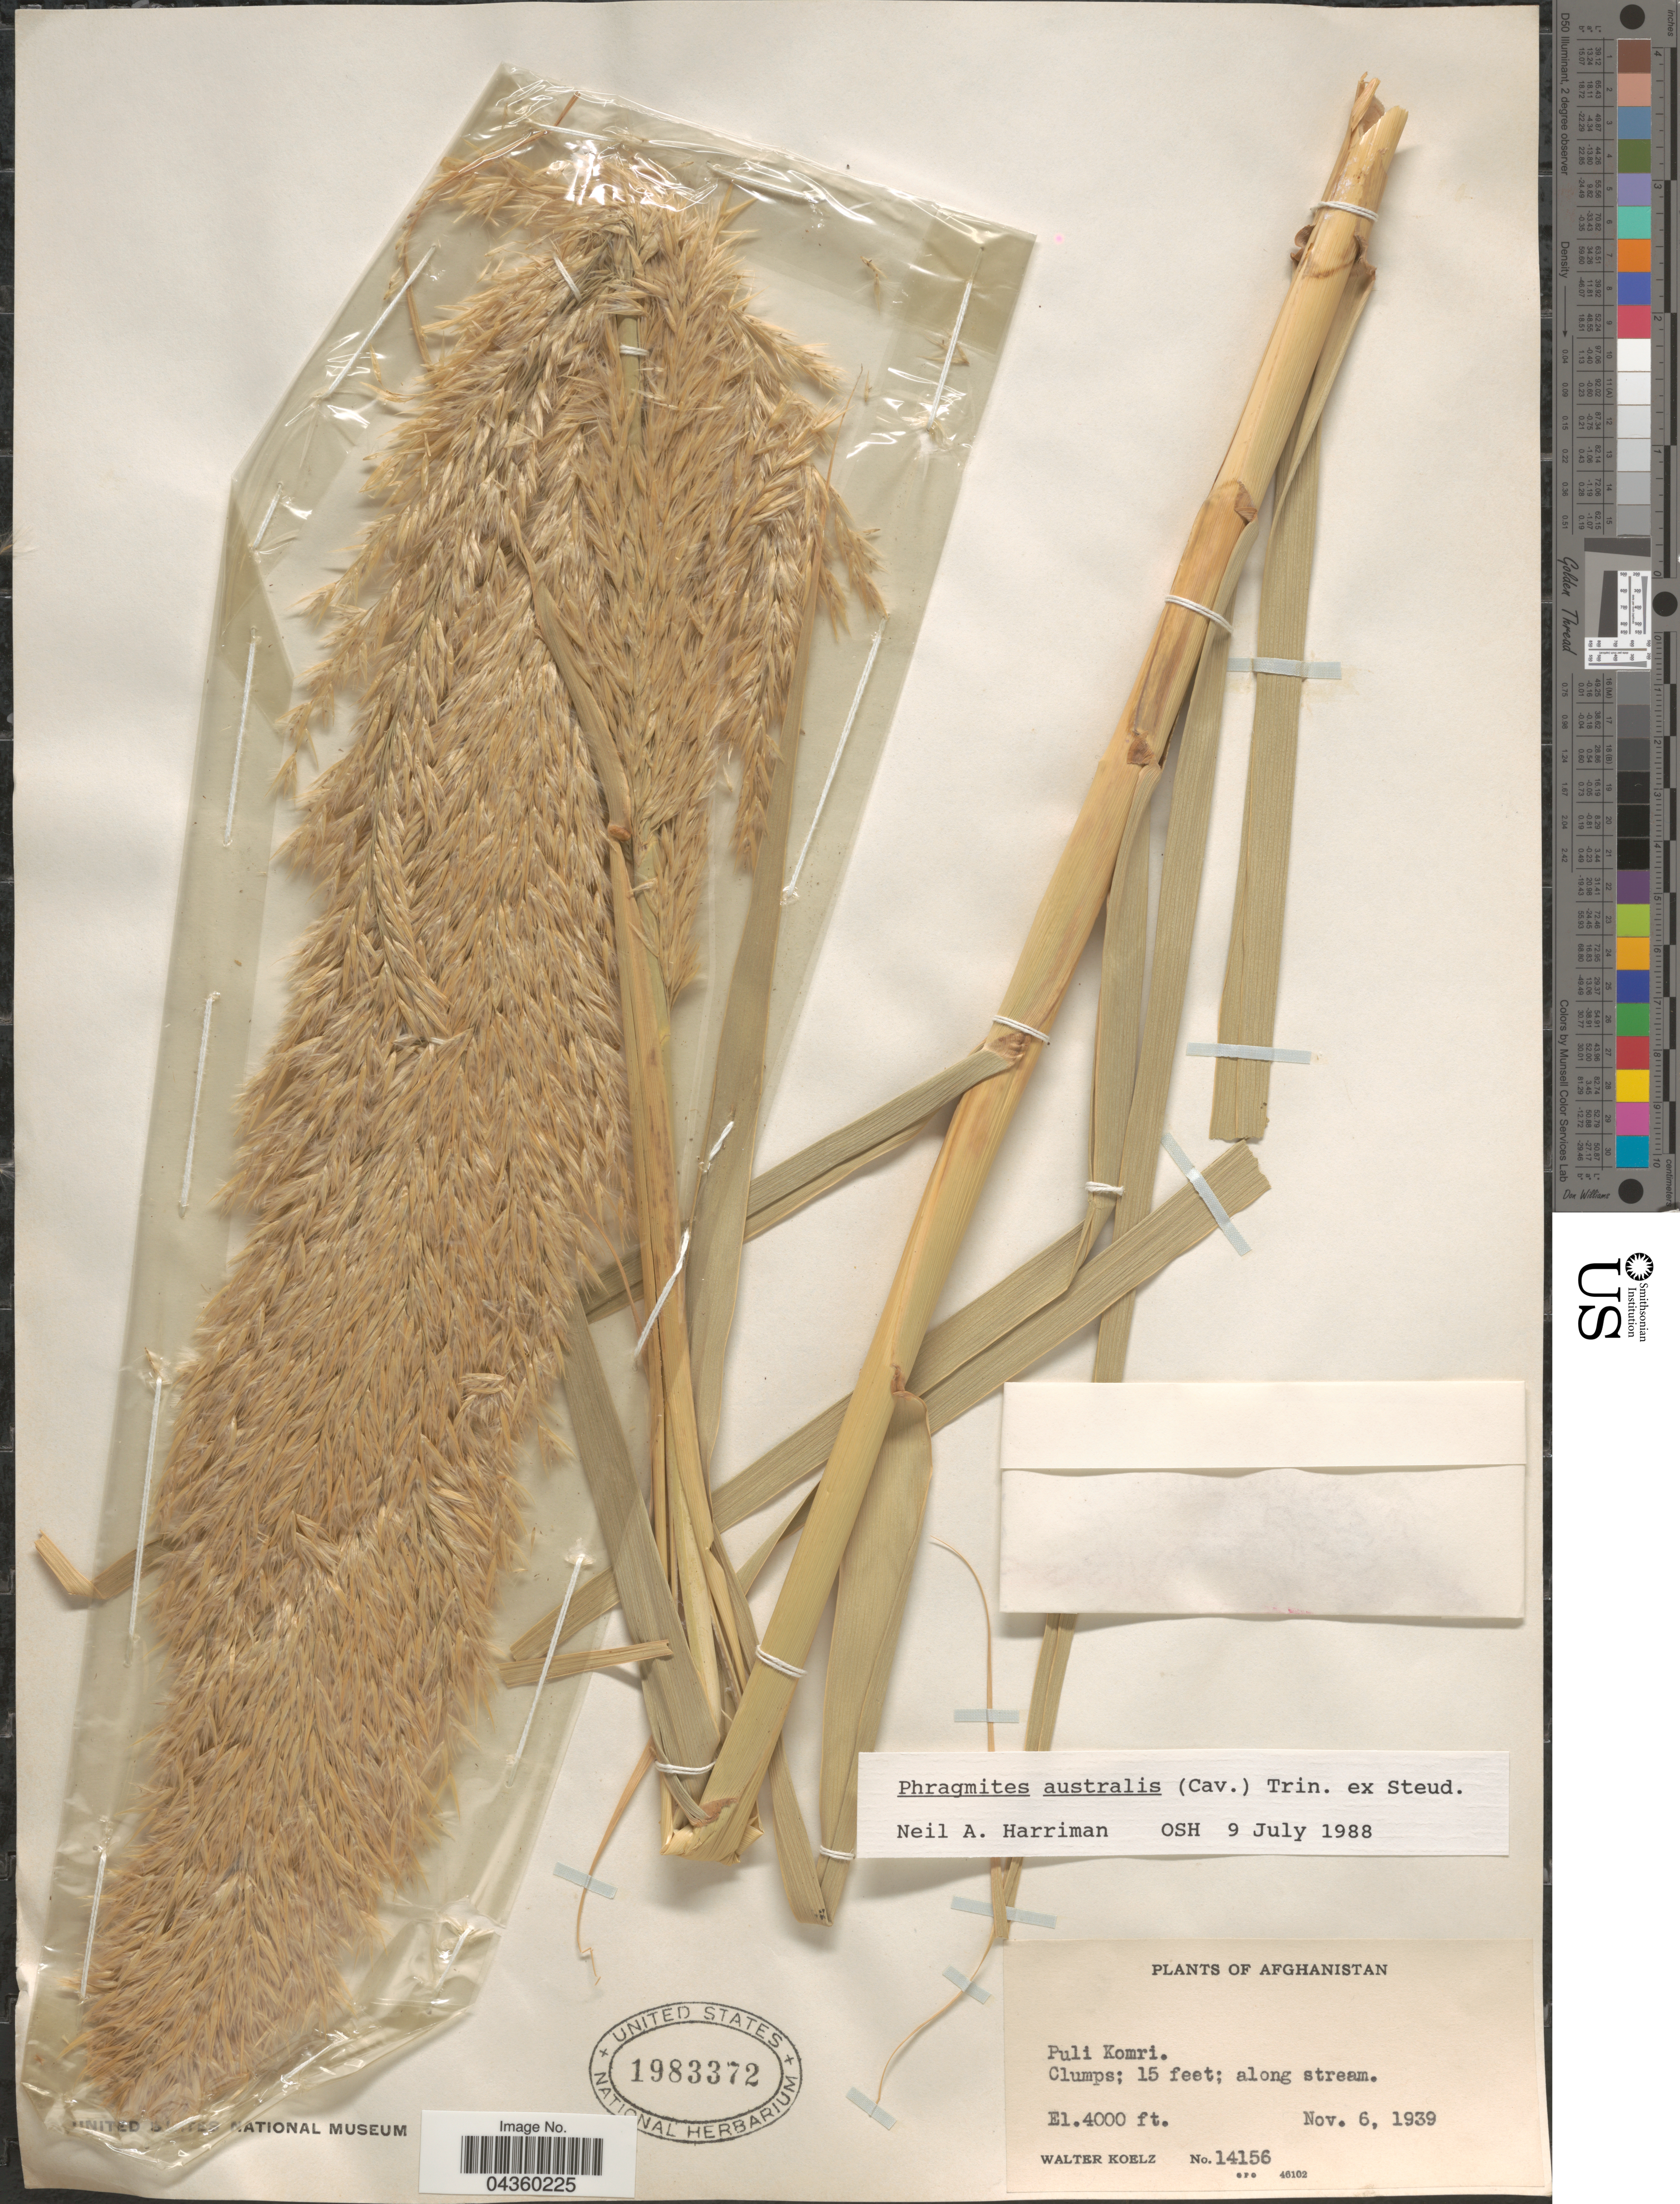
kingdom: Plantae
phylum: Tracheophyta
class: Liliopsida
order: Poales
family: Poaceae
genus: Phragmites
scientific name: Phragmites australis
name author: (Cav.) Trin. ex Steud.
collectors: W. N. Koelz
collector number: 14156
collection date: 1939-11-06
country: Afghanistan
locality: Puli Komri.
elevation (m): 1219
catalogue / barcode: US 1983372